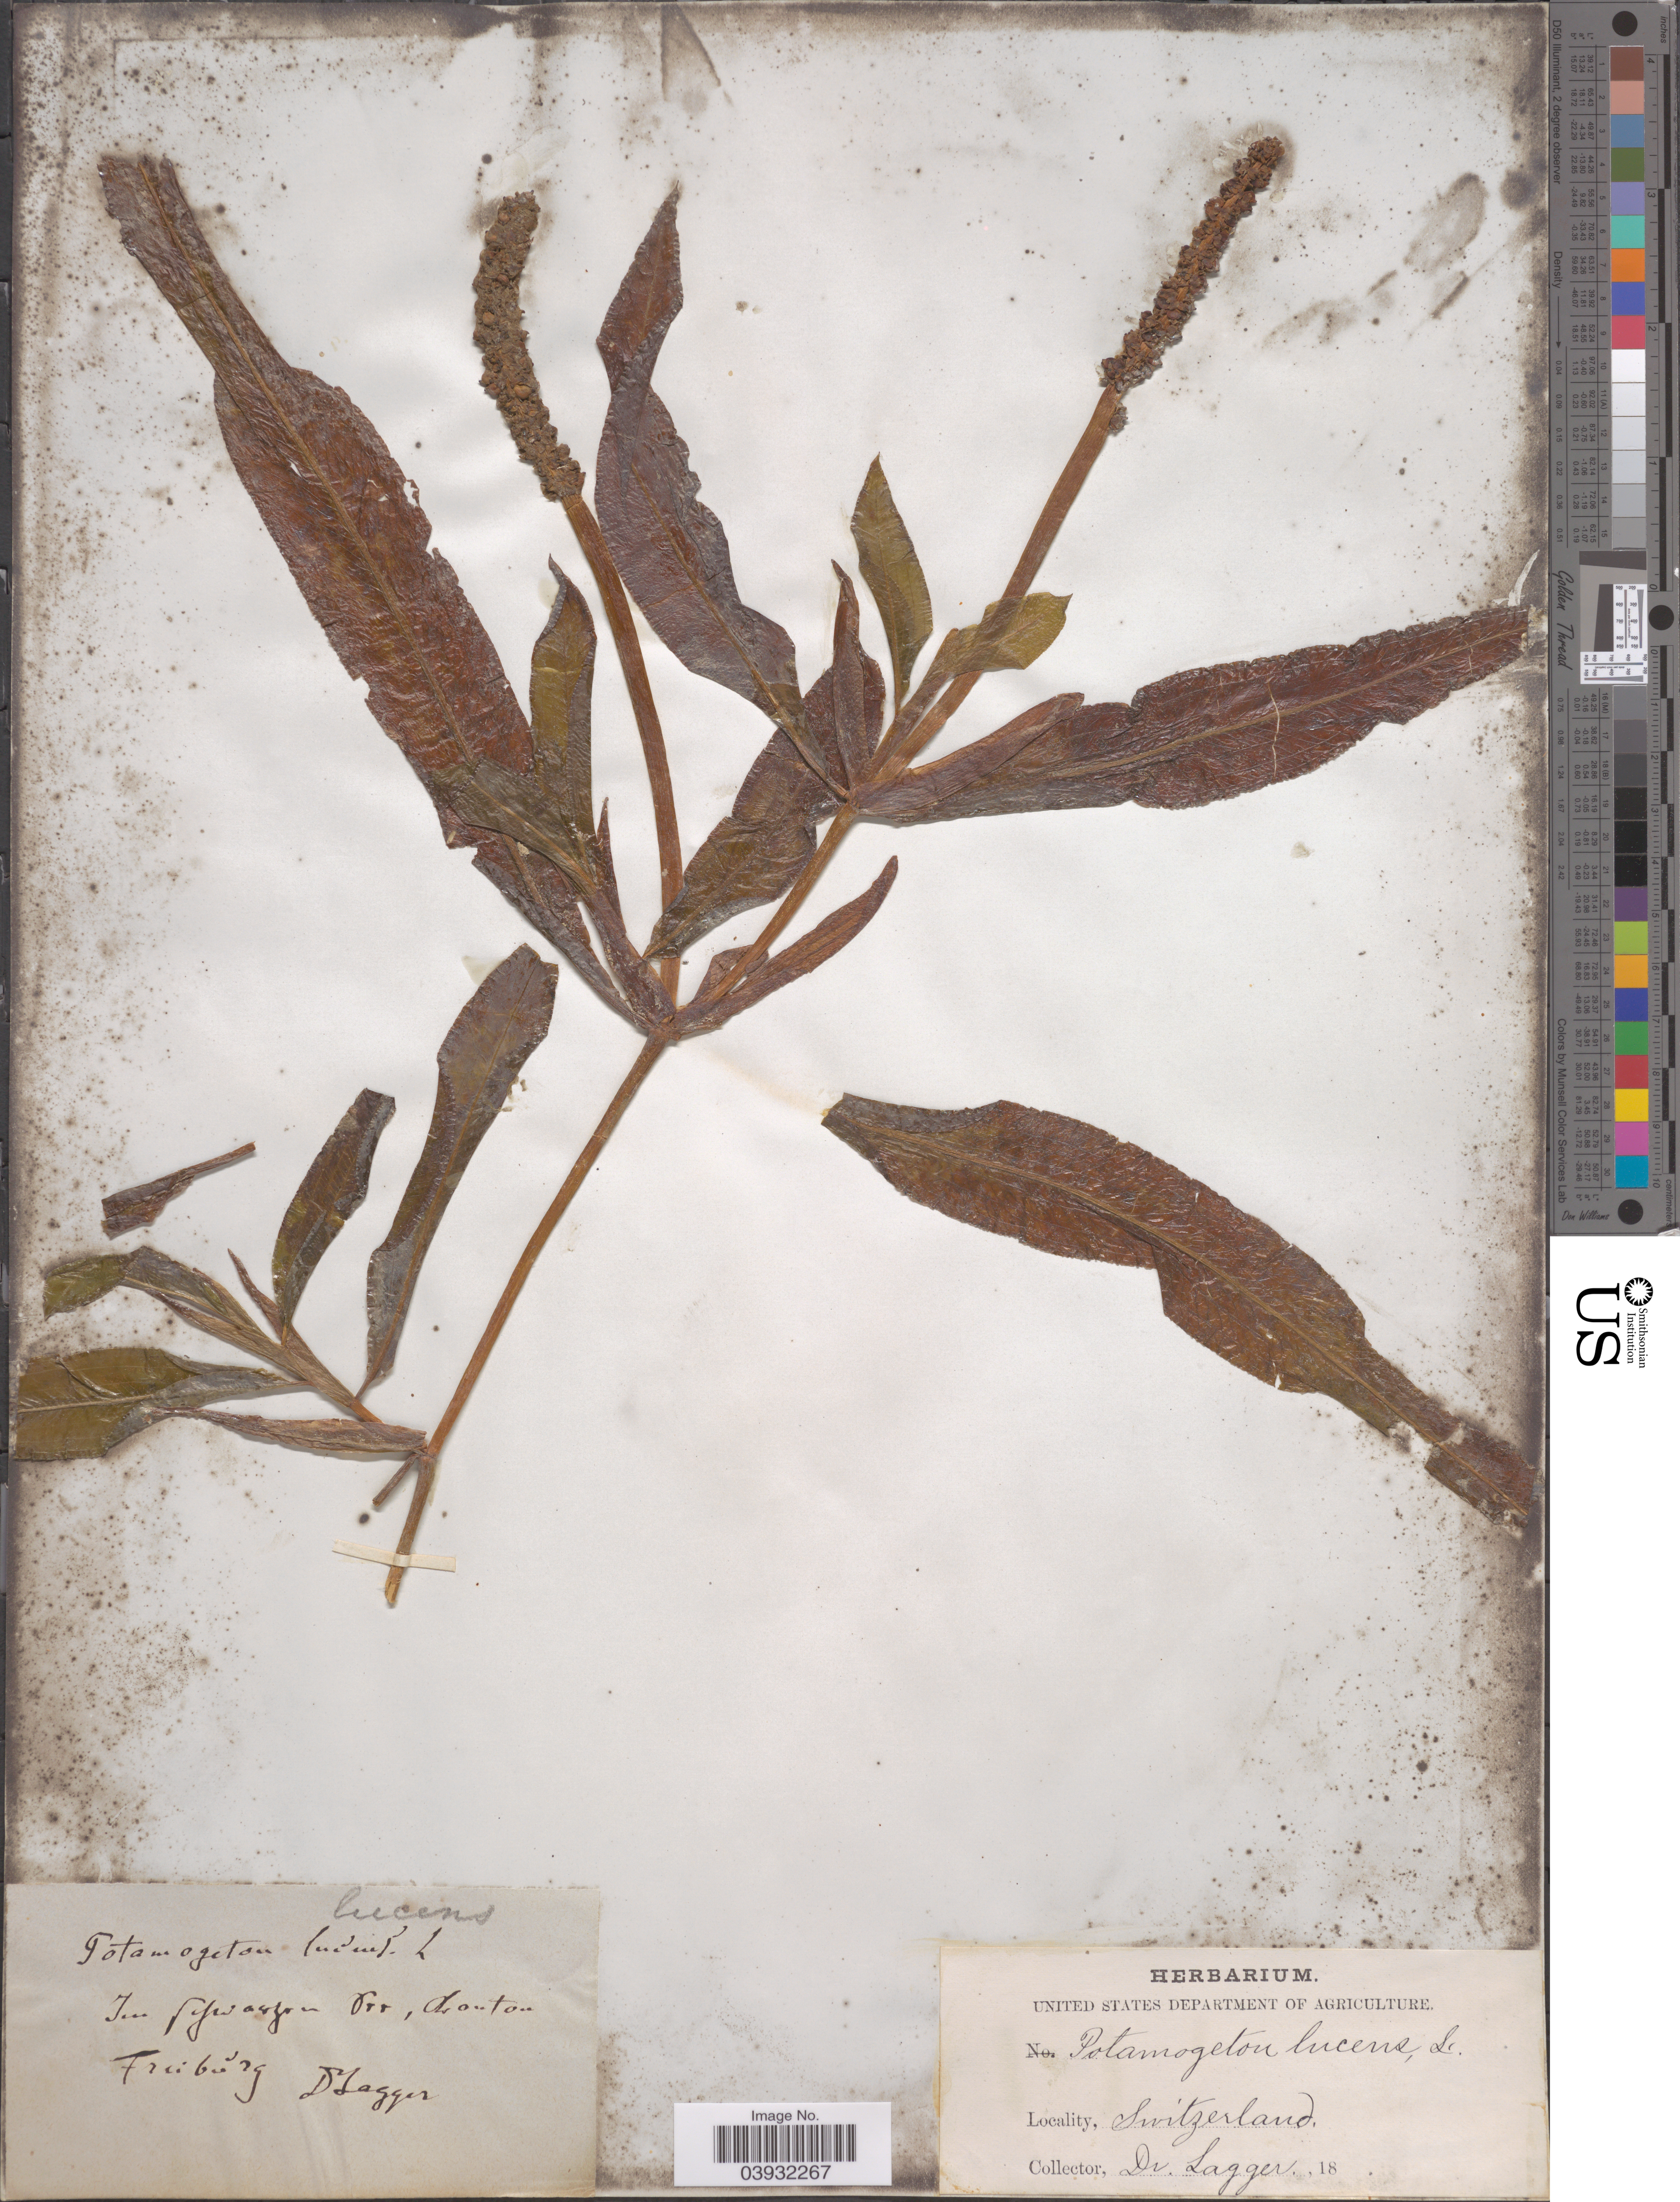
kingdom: Plantae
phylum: Tracheophyta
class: Liliopsida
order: Alismatales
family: Potamogetonaceae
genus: Potamogeton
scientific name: Potamogeton lucens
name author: L.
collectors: F. J. Lagger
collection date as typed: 18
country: Switzerland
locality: Im pywagon Prr, Alonton. [interpreted] Fribourg.